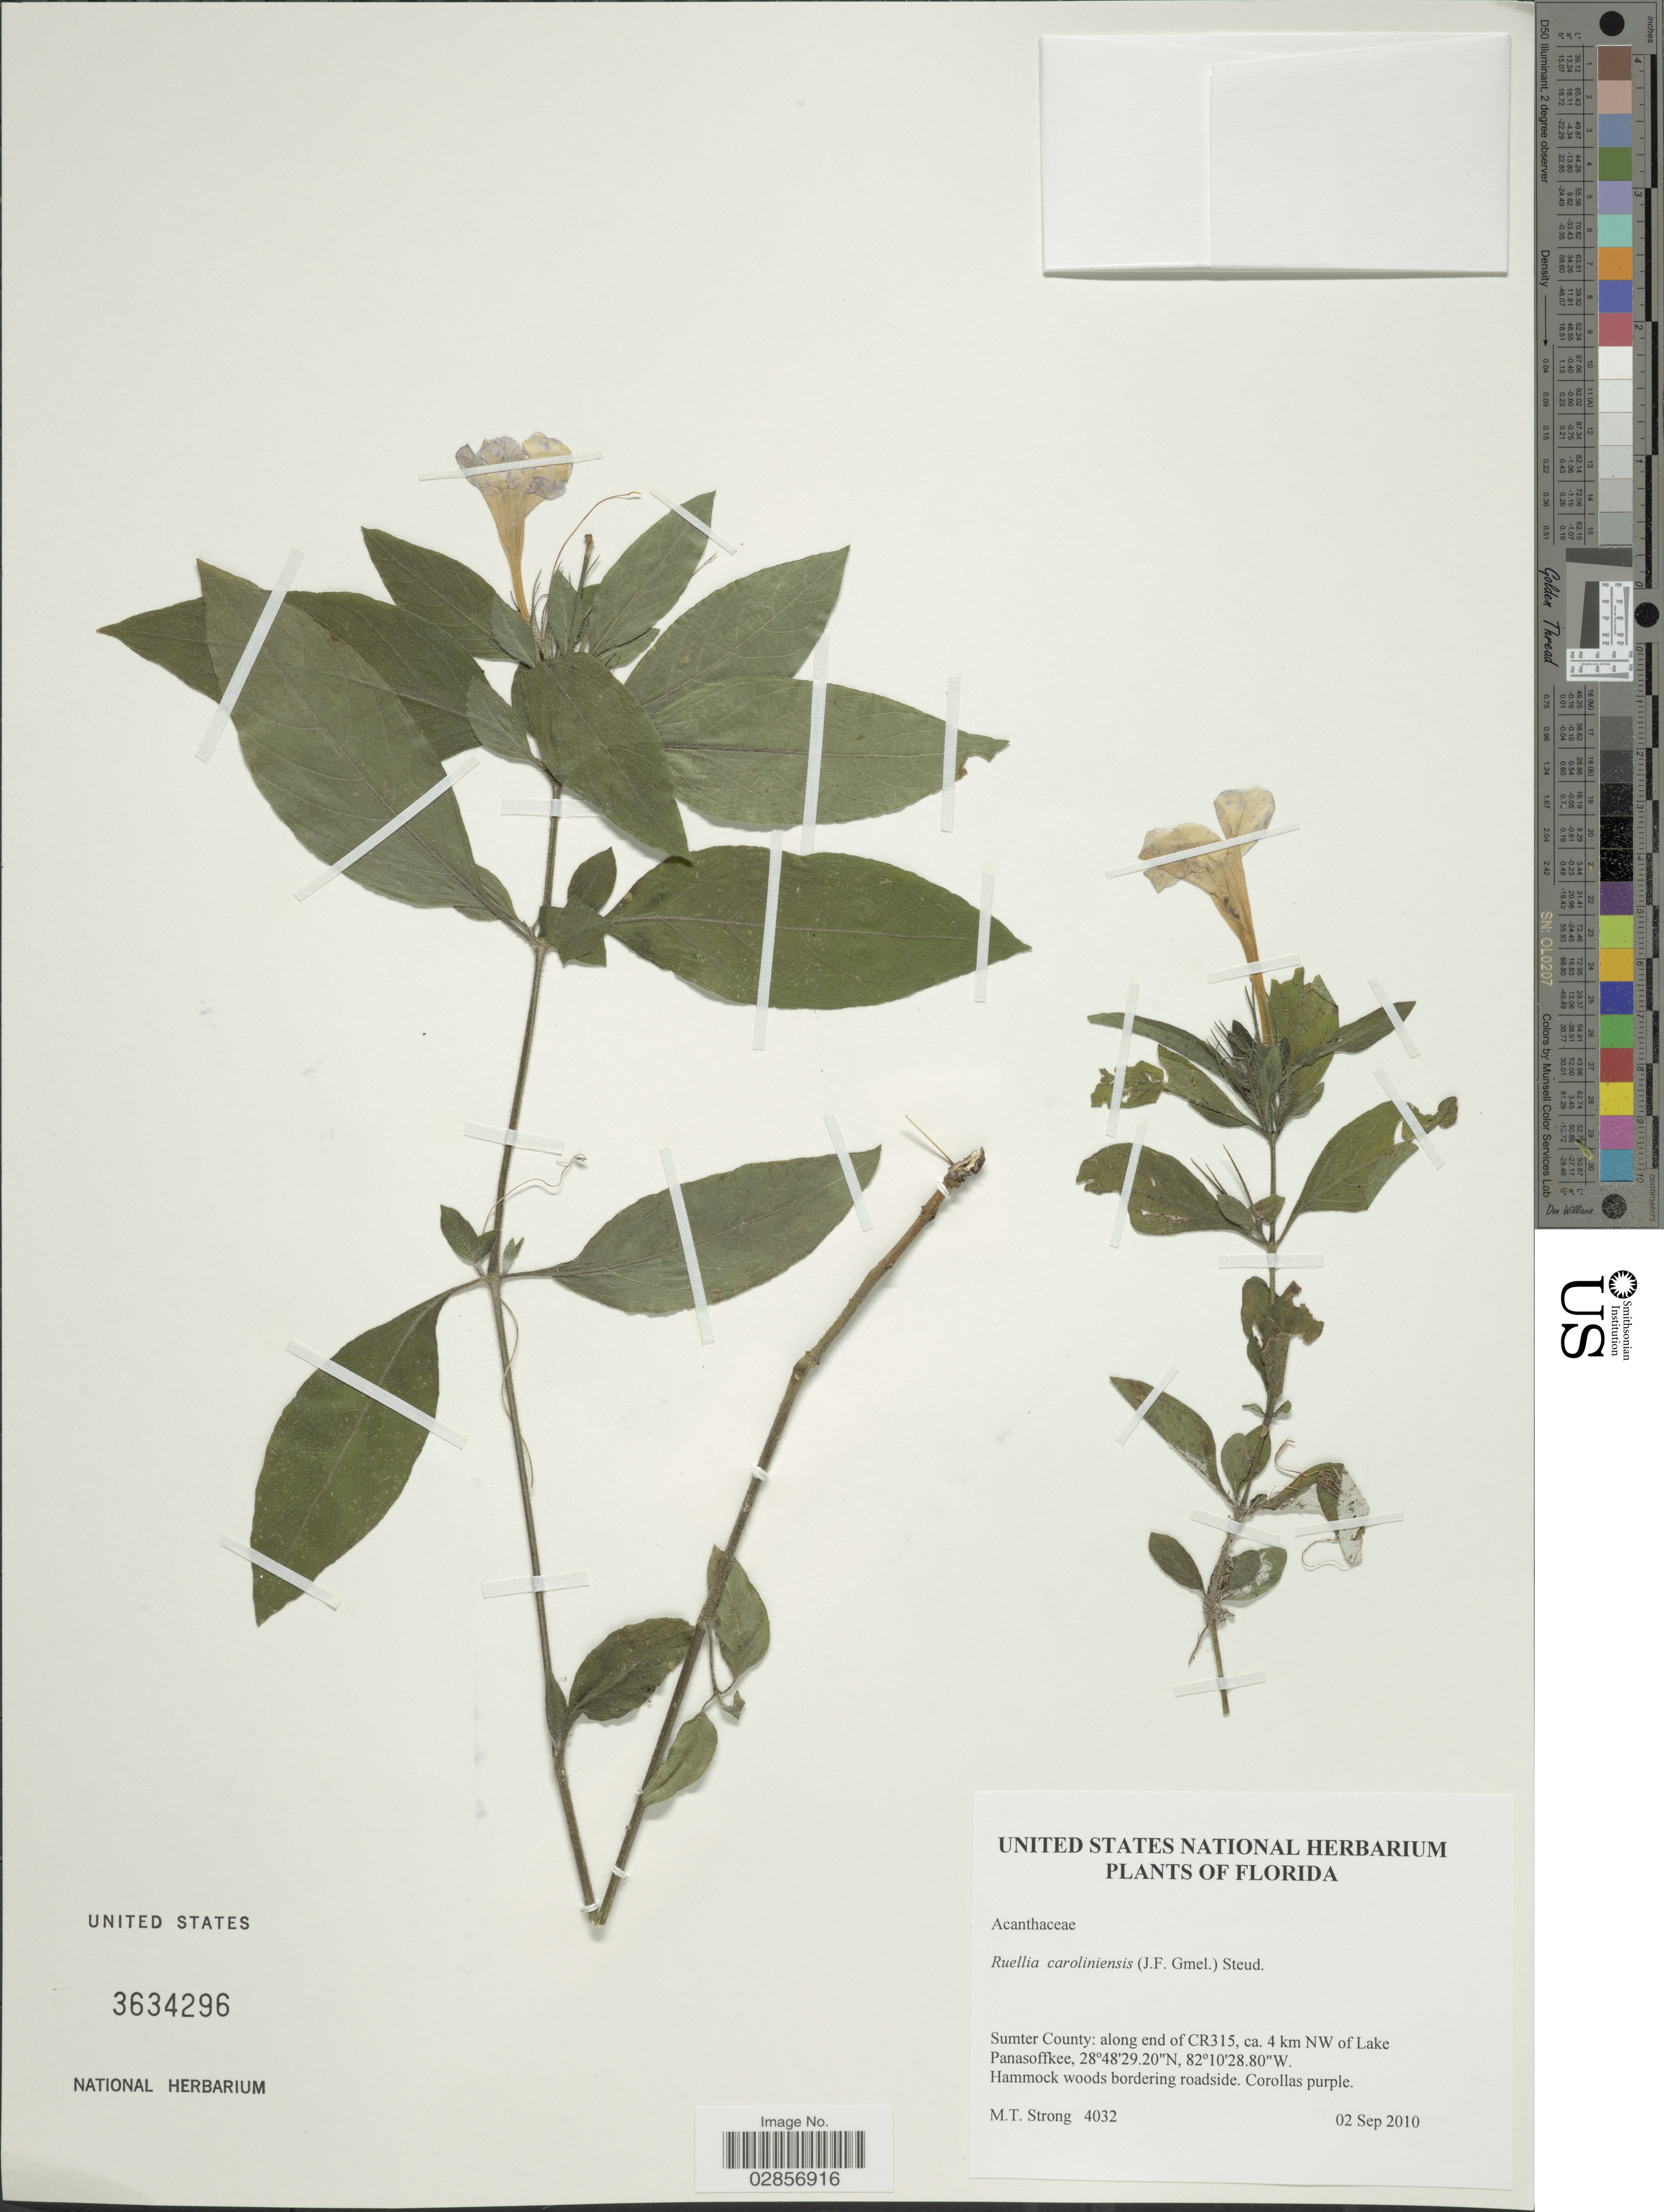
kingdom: Plantae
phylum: Tracheophyta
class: Magnoliopsida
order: Lamiales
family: Acanthaceae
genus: Ruellia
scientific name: Ruellia caroliniensis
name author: (J.F. Gmel.) Steud.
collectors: M. T. Strong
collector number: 4032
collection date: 2010-09-02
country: United States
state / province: Florida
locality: Sumter County: along end of CR315, ca. 4 km NW of Lake Panasoffkee.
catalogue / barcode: US 3634296